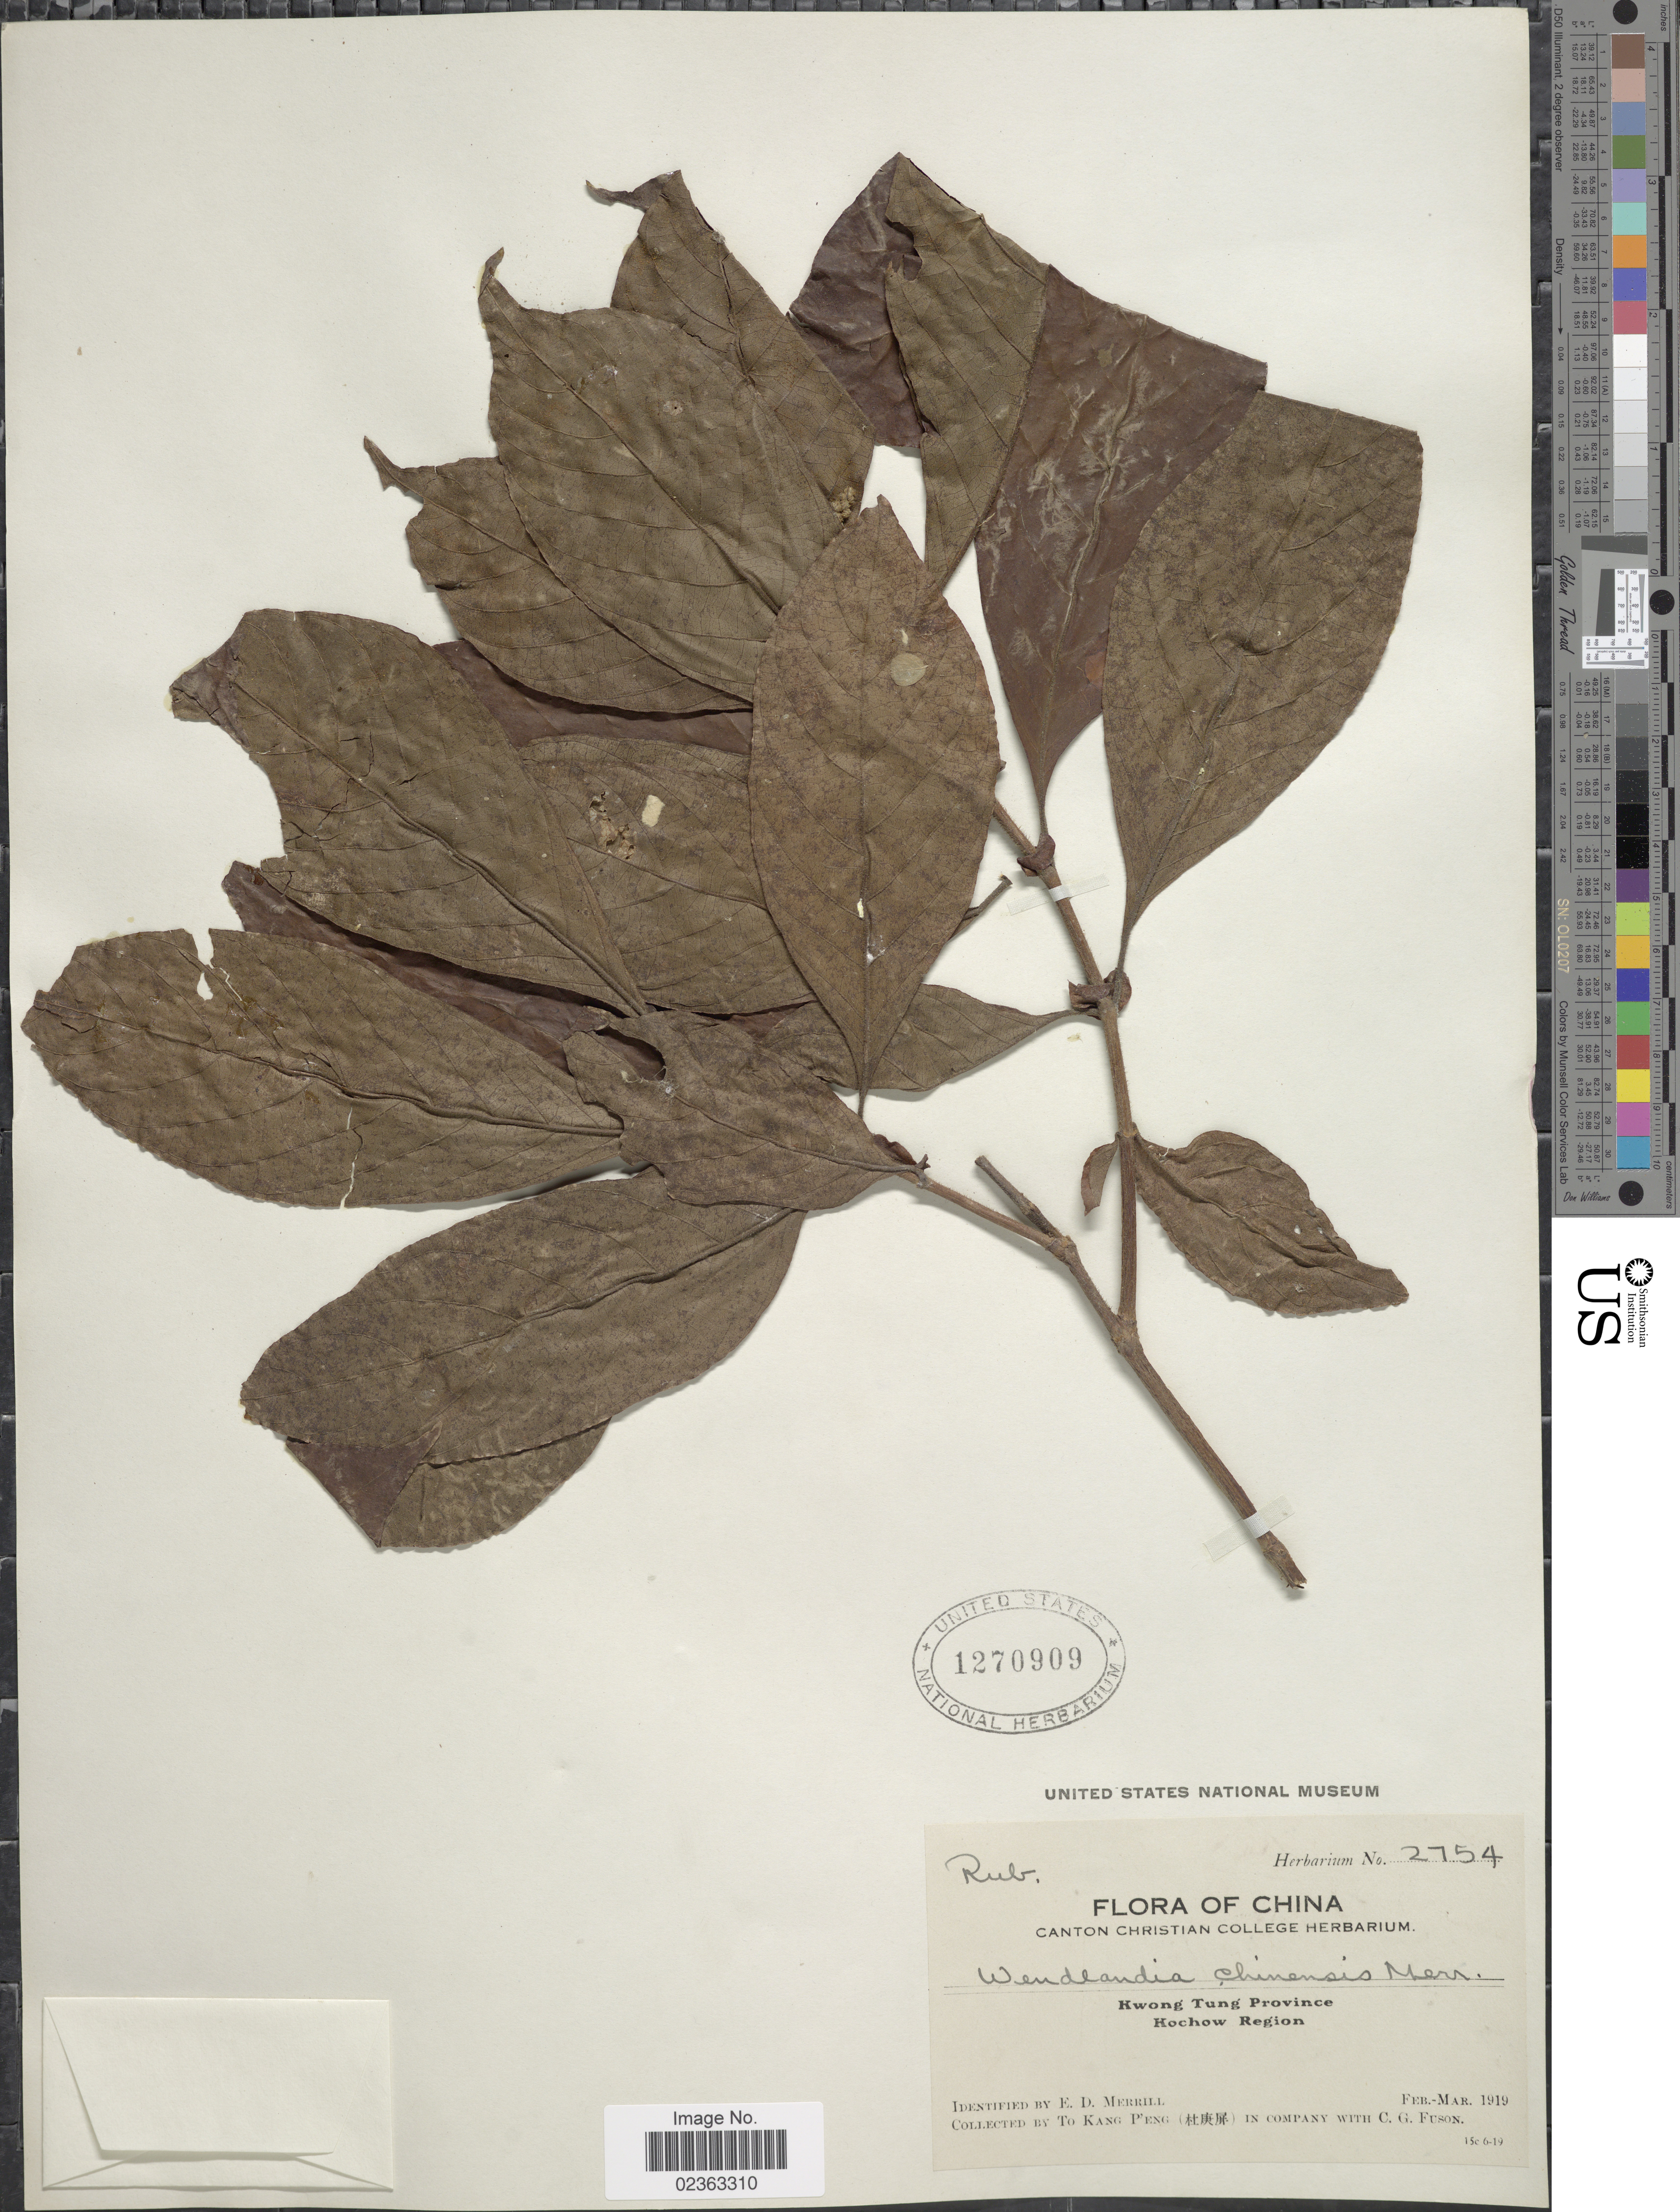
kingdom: Plantae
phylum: Tracheophyta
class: Magnoliopsida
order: Gentianales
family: Rubiaceae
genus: Wendlandia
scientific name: Wendlandia chinensis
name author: Merr.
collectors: To Kang P'eng & C. Fuson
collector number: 2754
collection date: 1919-02/1919-03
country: China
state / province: Guangdong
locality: Kwong Tung Province, Kochow Region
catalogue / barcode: US 1270909